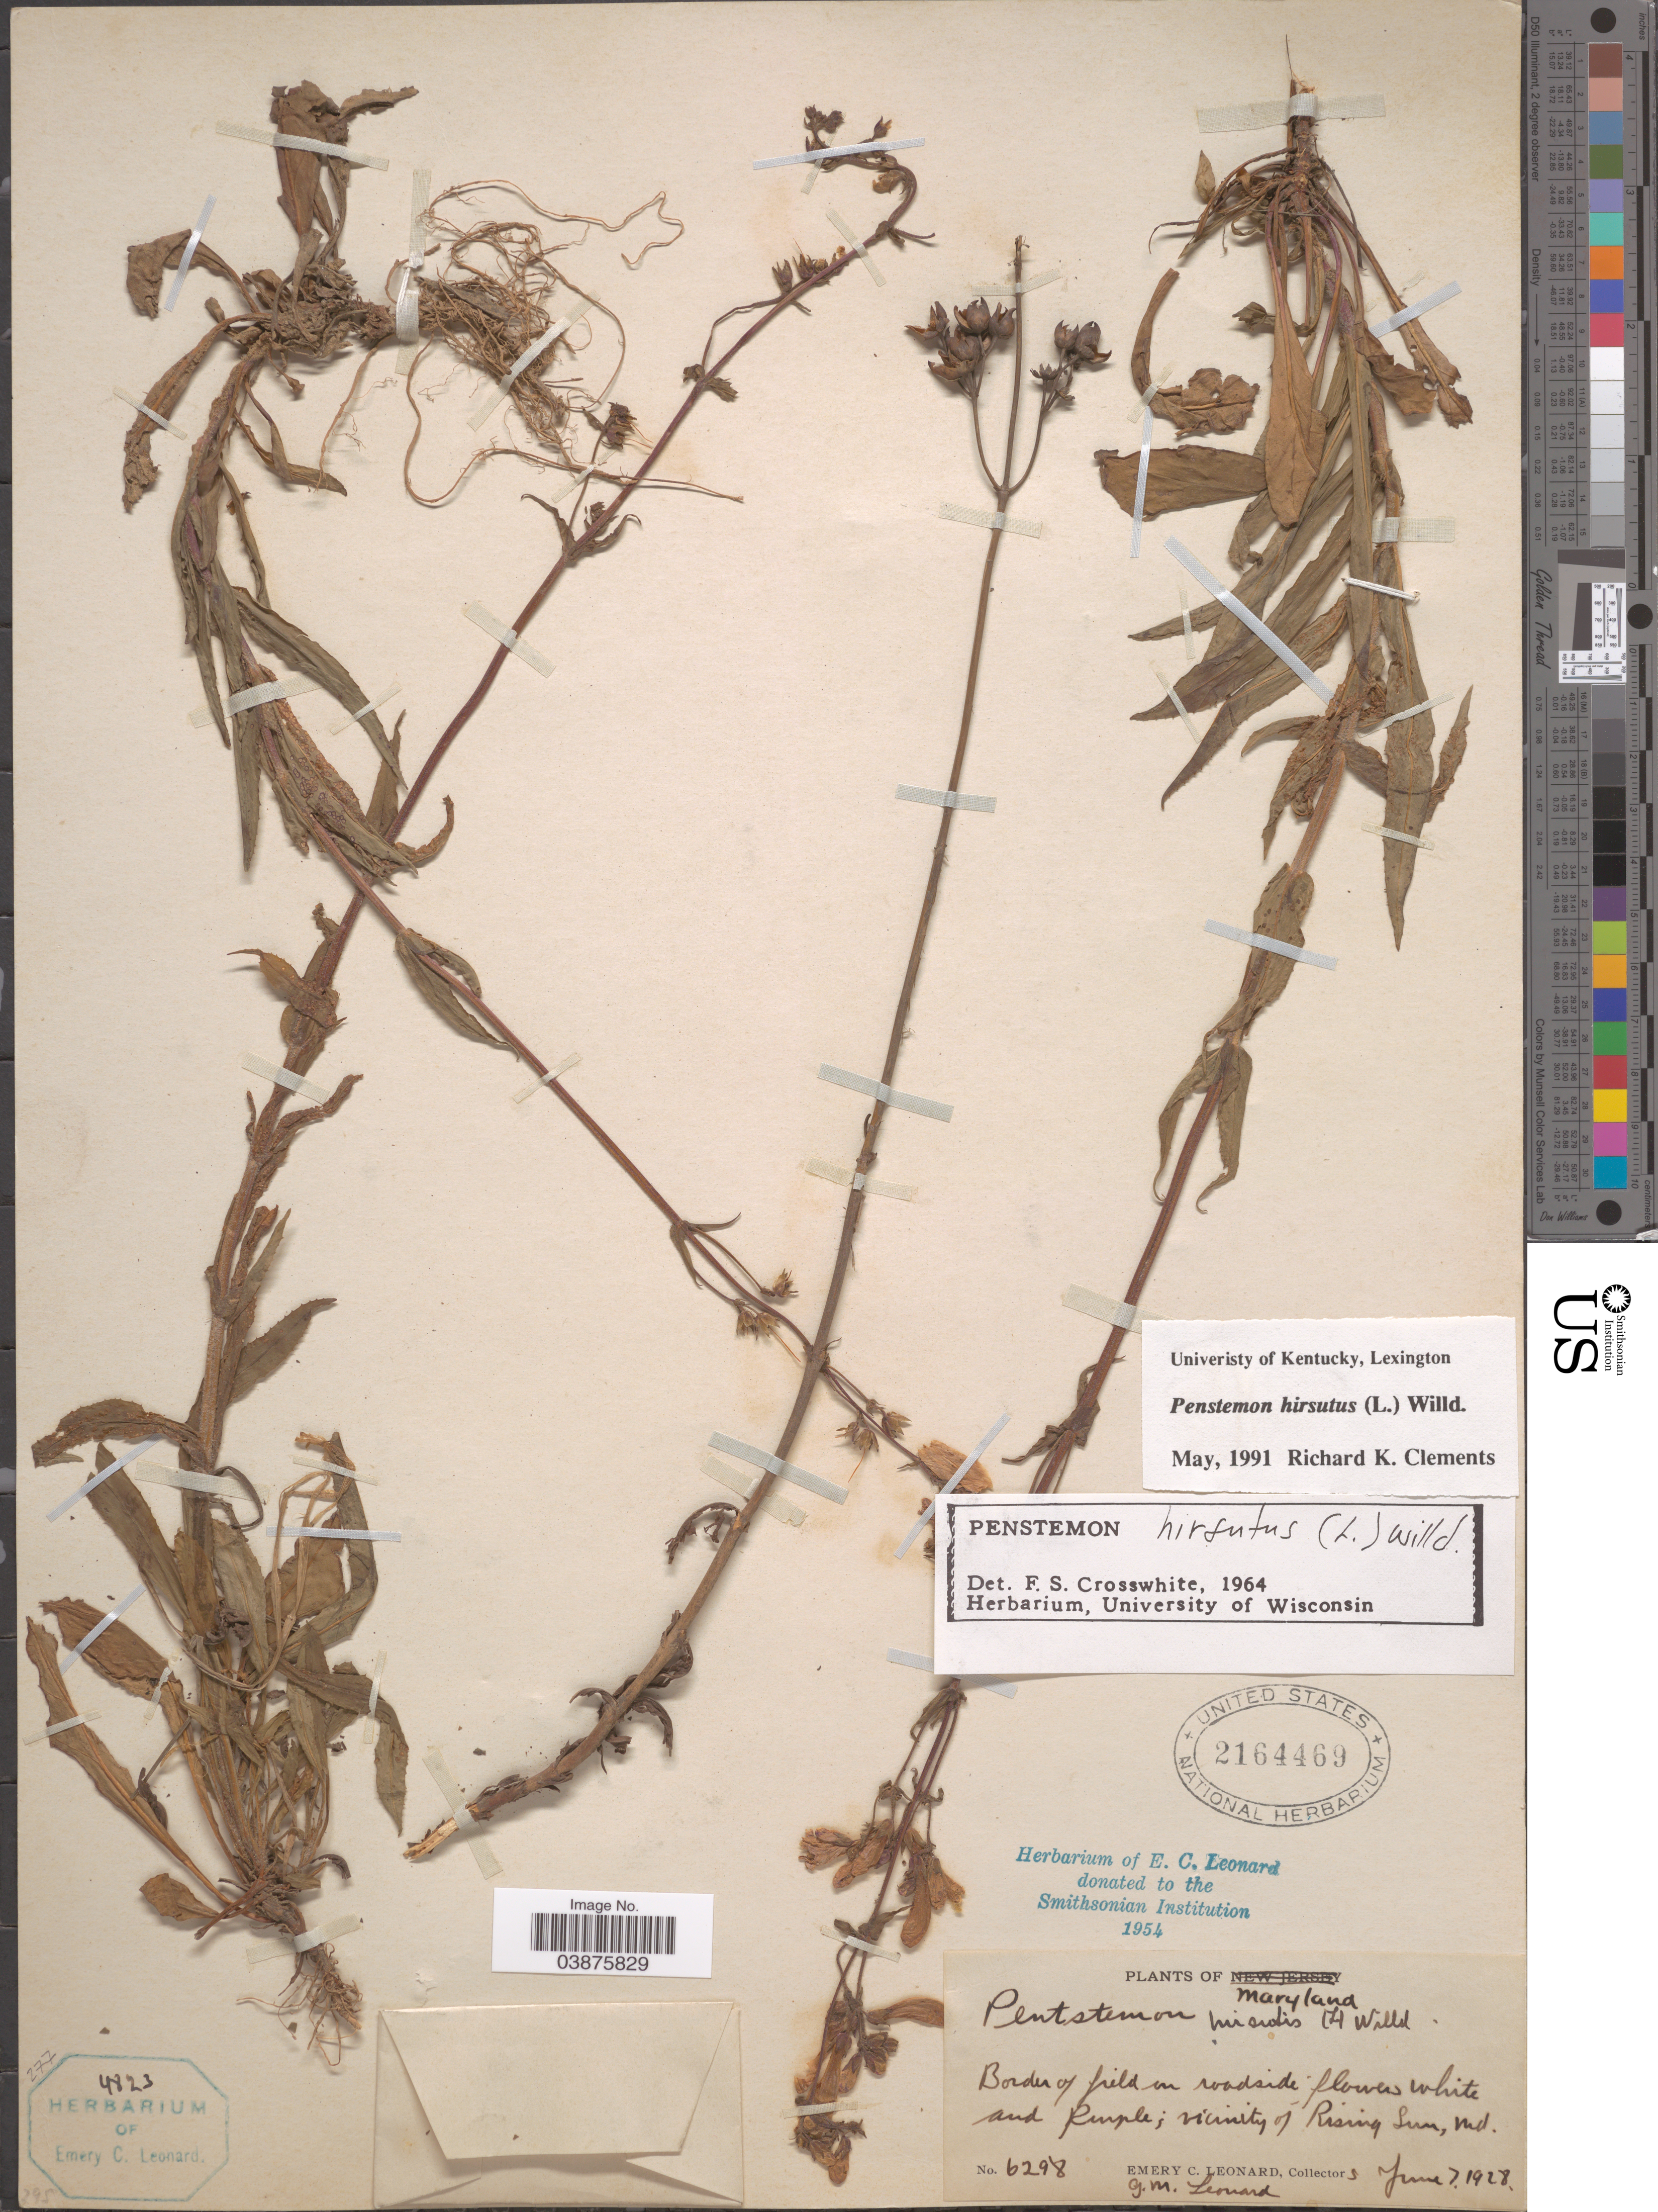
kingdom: Plantae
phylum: Tracheophyta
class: Magnoliopsida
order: Lamiales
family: Plantaginaceae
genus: Penstemon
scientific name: Penstemon hirsutus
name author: (L.) Willd.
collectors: E. C. Leonard & G. M. Leonard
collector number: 6298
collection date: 1928-06-07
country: United States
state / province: Maryland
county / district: Cecil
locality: Border of field on roadside; vicinity of Rising Sun.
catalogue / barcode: US 2164469